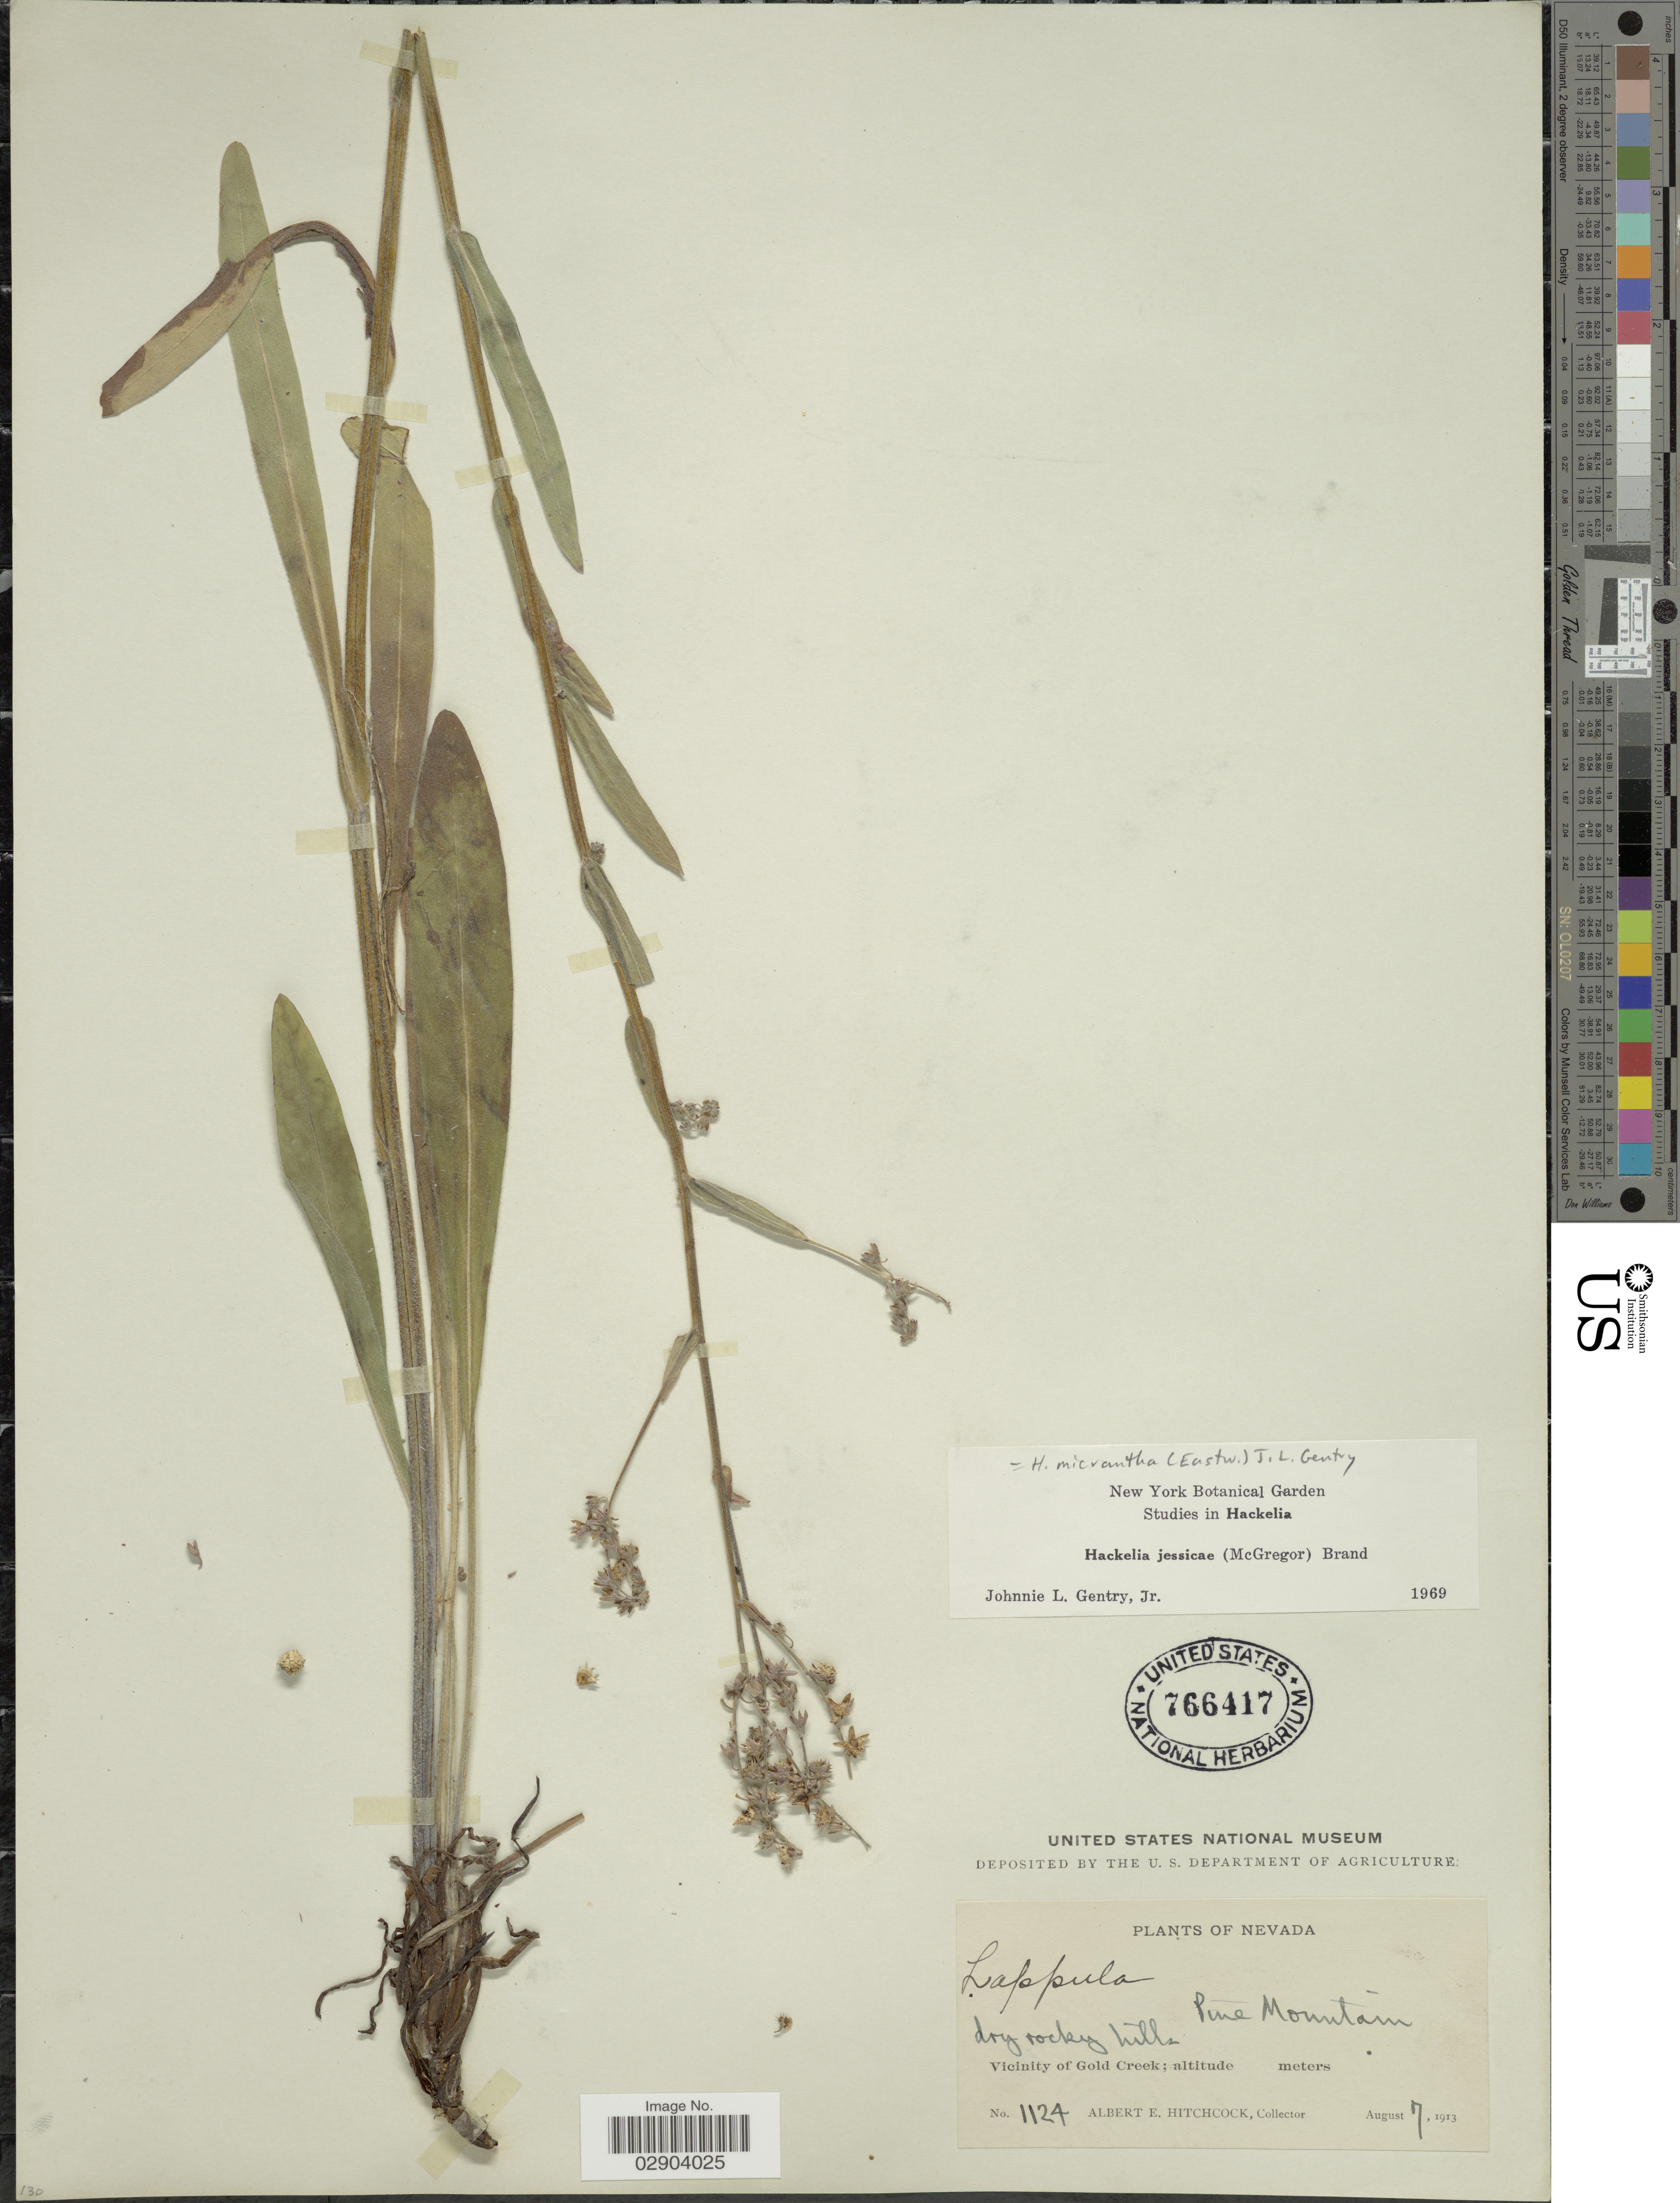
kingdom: Plantae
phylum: Tracheophyta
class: Magnoliopsida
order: Boraginales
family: Boraginaceae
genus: Hackelia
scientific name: Hackelia micrantha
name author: (Eastw.) J.L. Gentry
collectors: A. Hitchcock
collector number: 1124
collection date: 1913-08-07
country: United States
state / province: Nevada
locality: Pine Mountain. Dry rocky hills. Vicinity of Gold Creek.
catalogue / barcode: US 766417